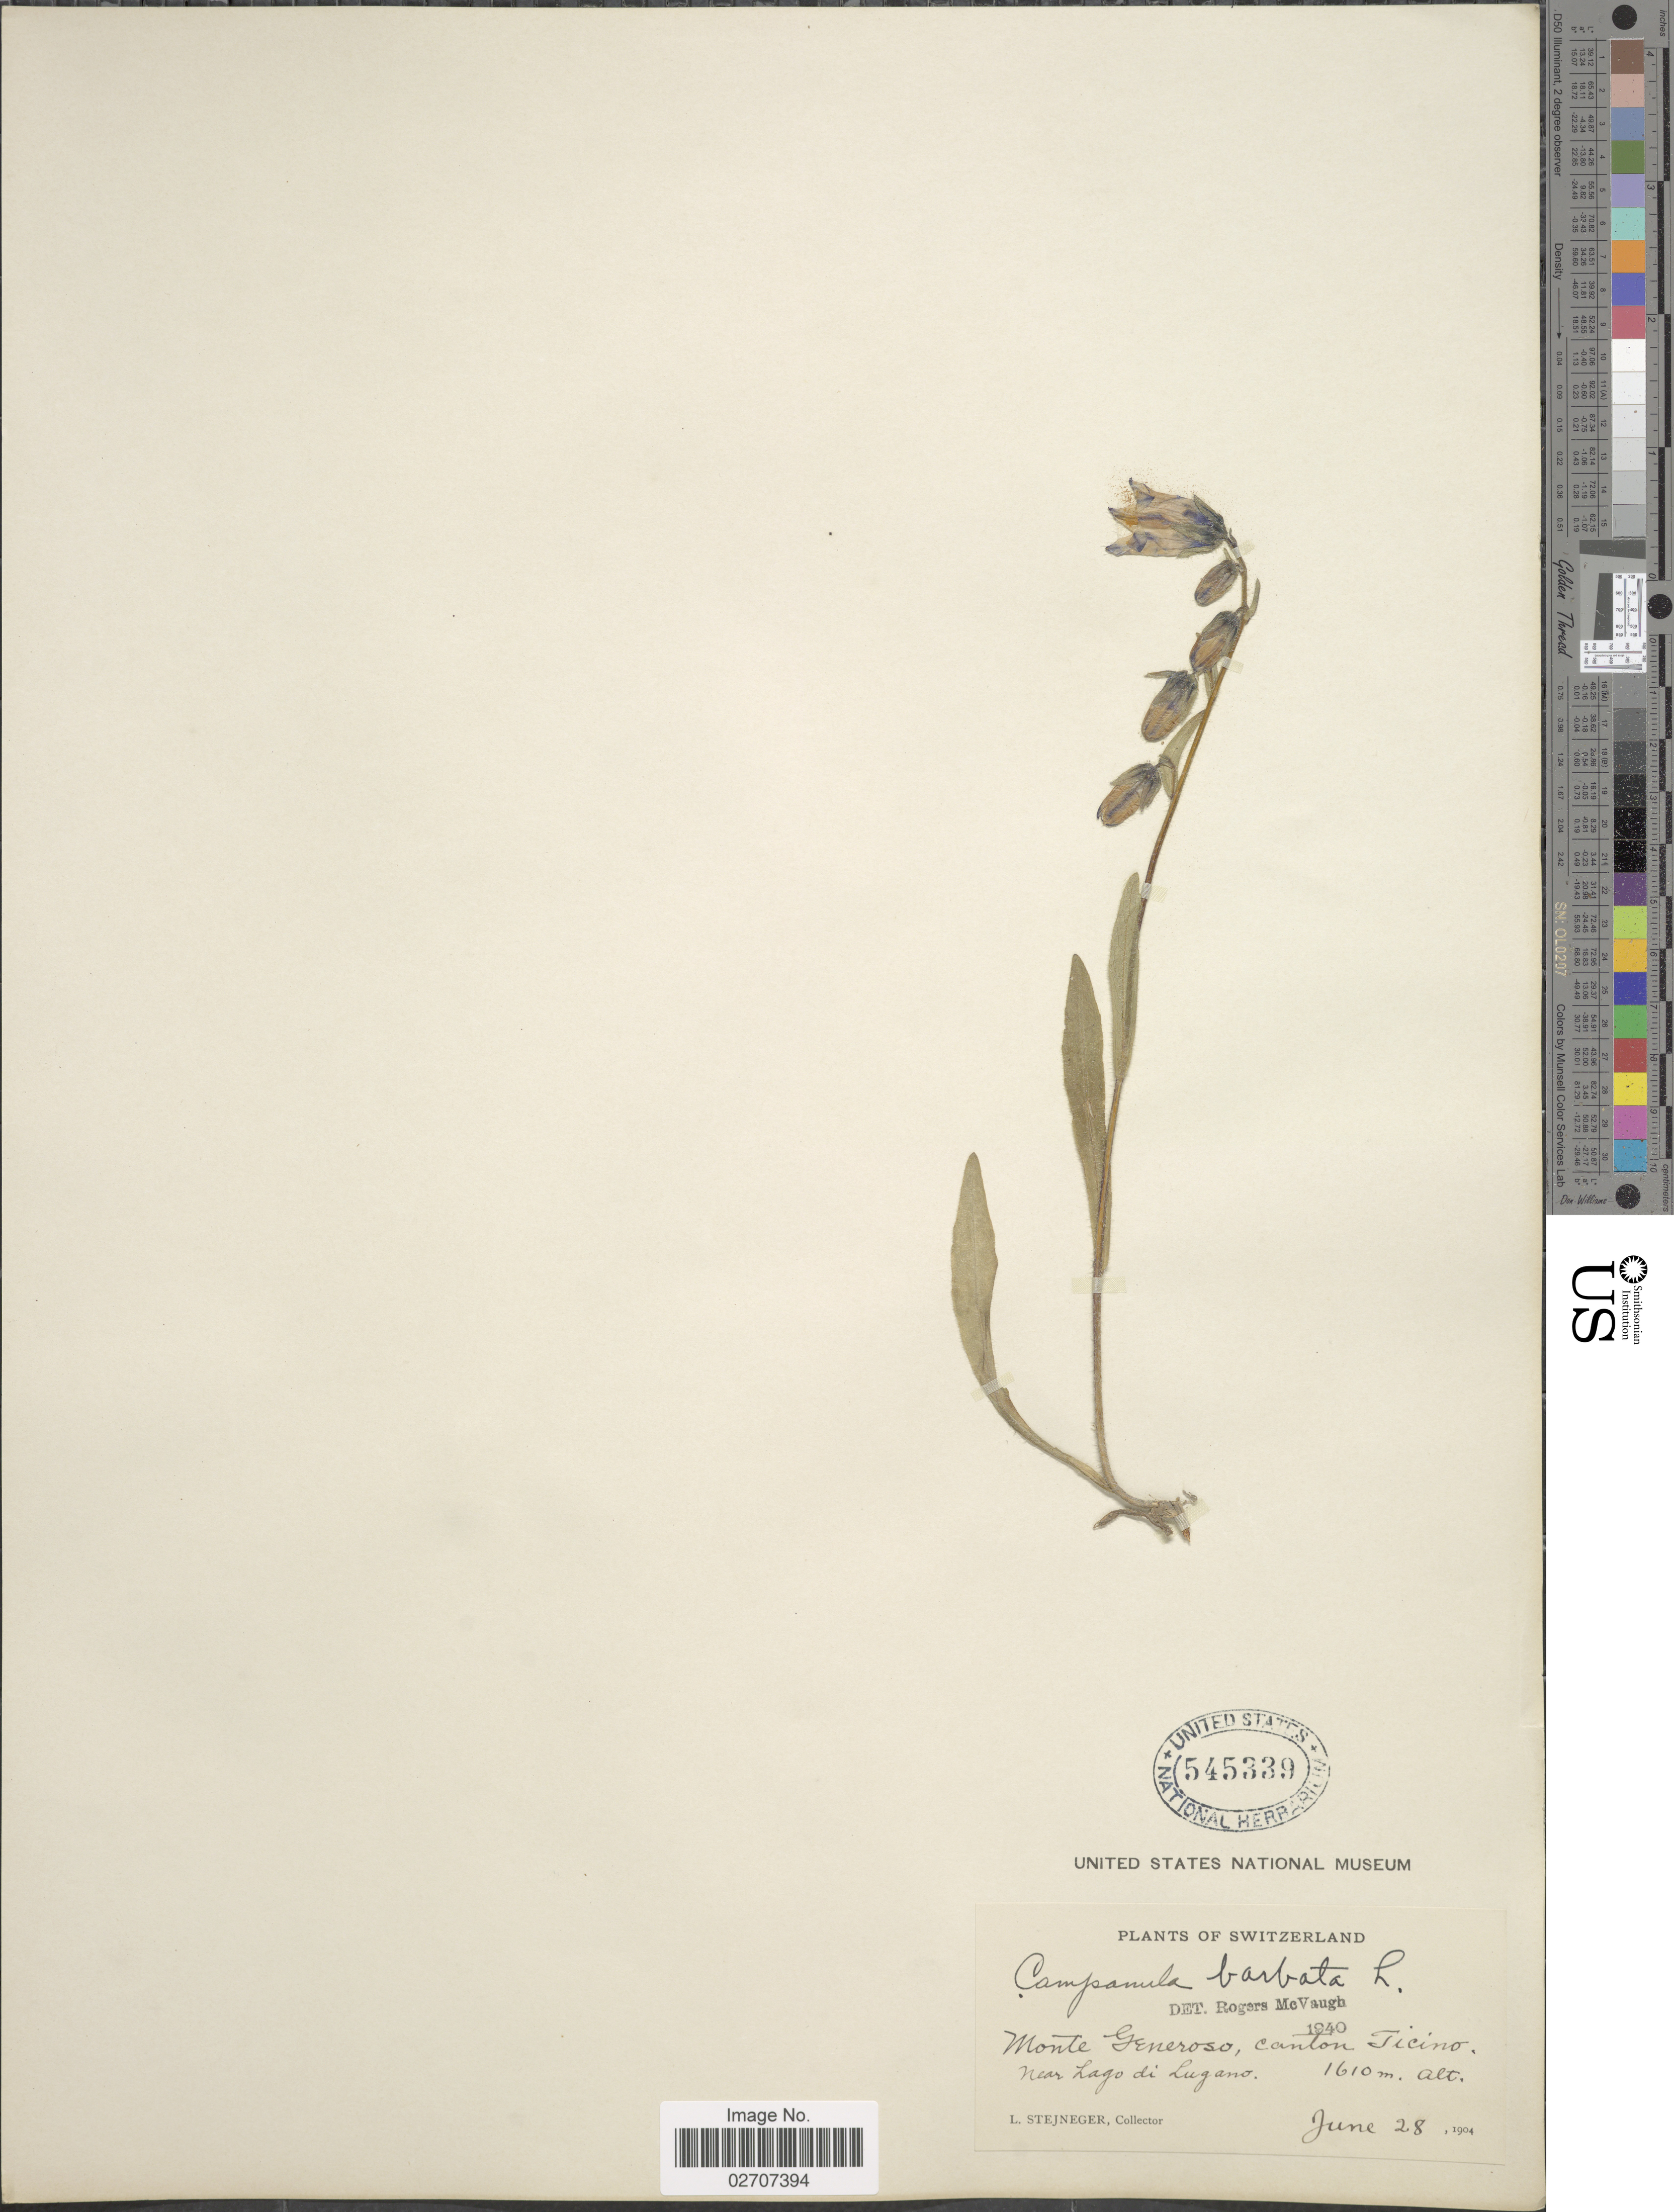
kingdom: Plantae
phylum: Tracheophyta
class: Magnoliopsida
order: Asterales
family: Campanulaceae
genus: Campanula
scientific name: Campanula barbata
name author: L.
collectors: L. Stejneger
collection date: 1904-06-28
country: Switzerland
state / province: Ticino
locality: Monte Generoso, Canton Ticino, near Lago di Lugano.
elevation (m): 1610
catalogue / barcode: US 545339